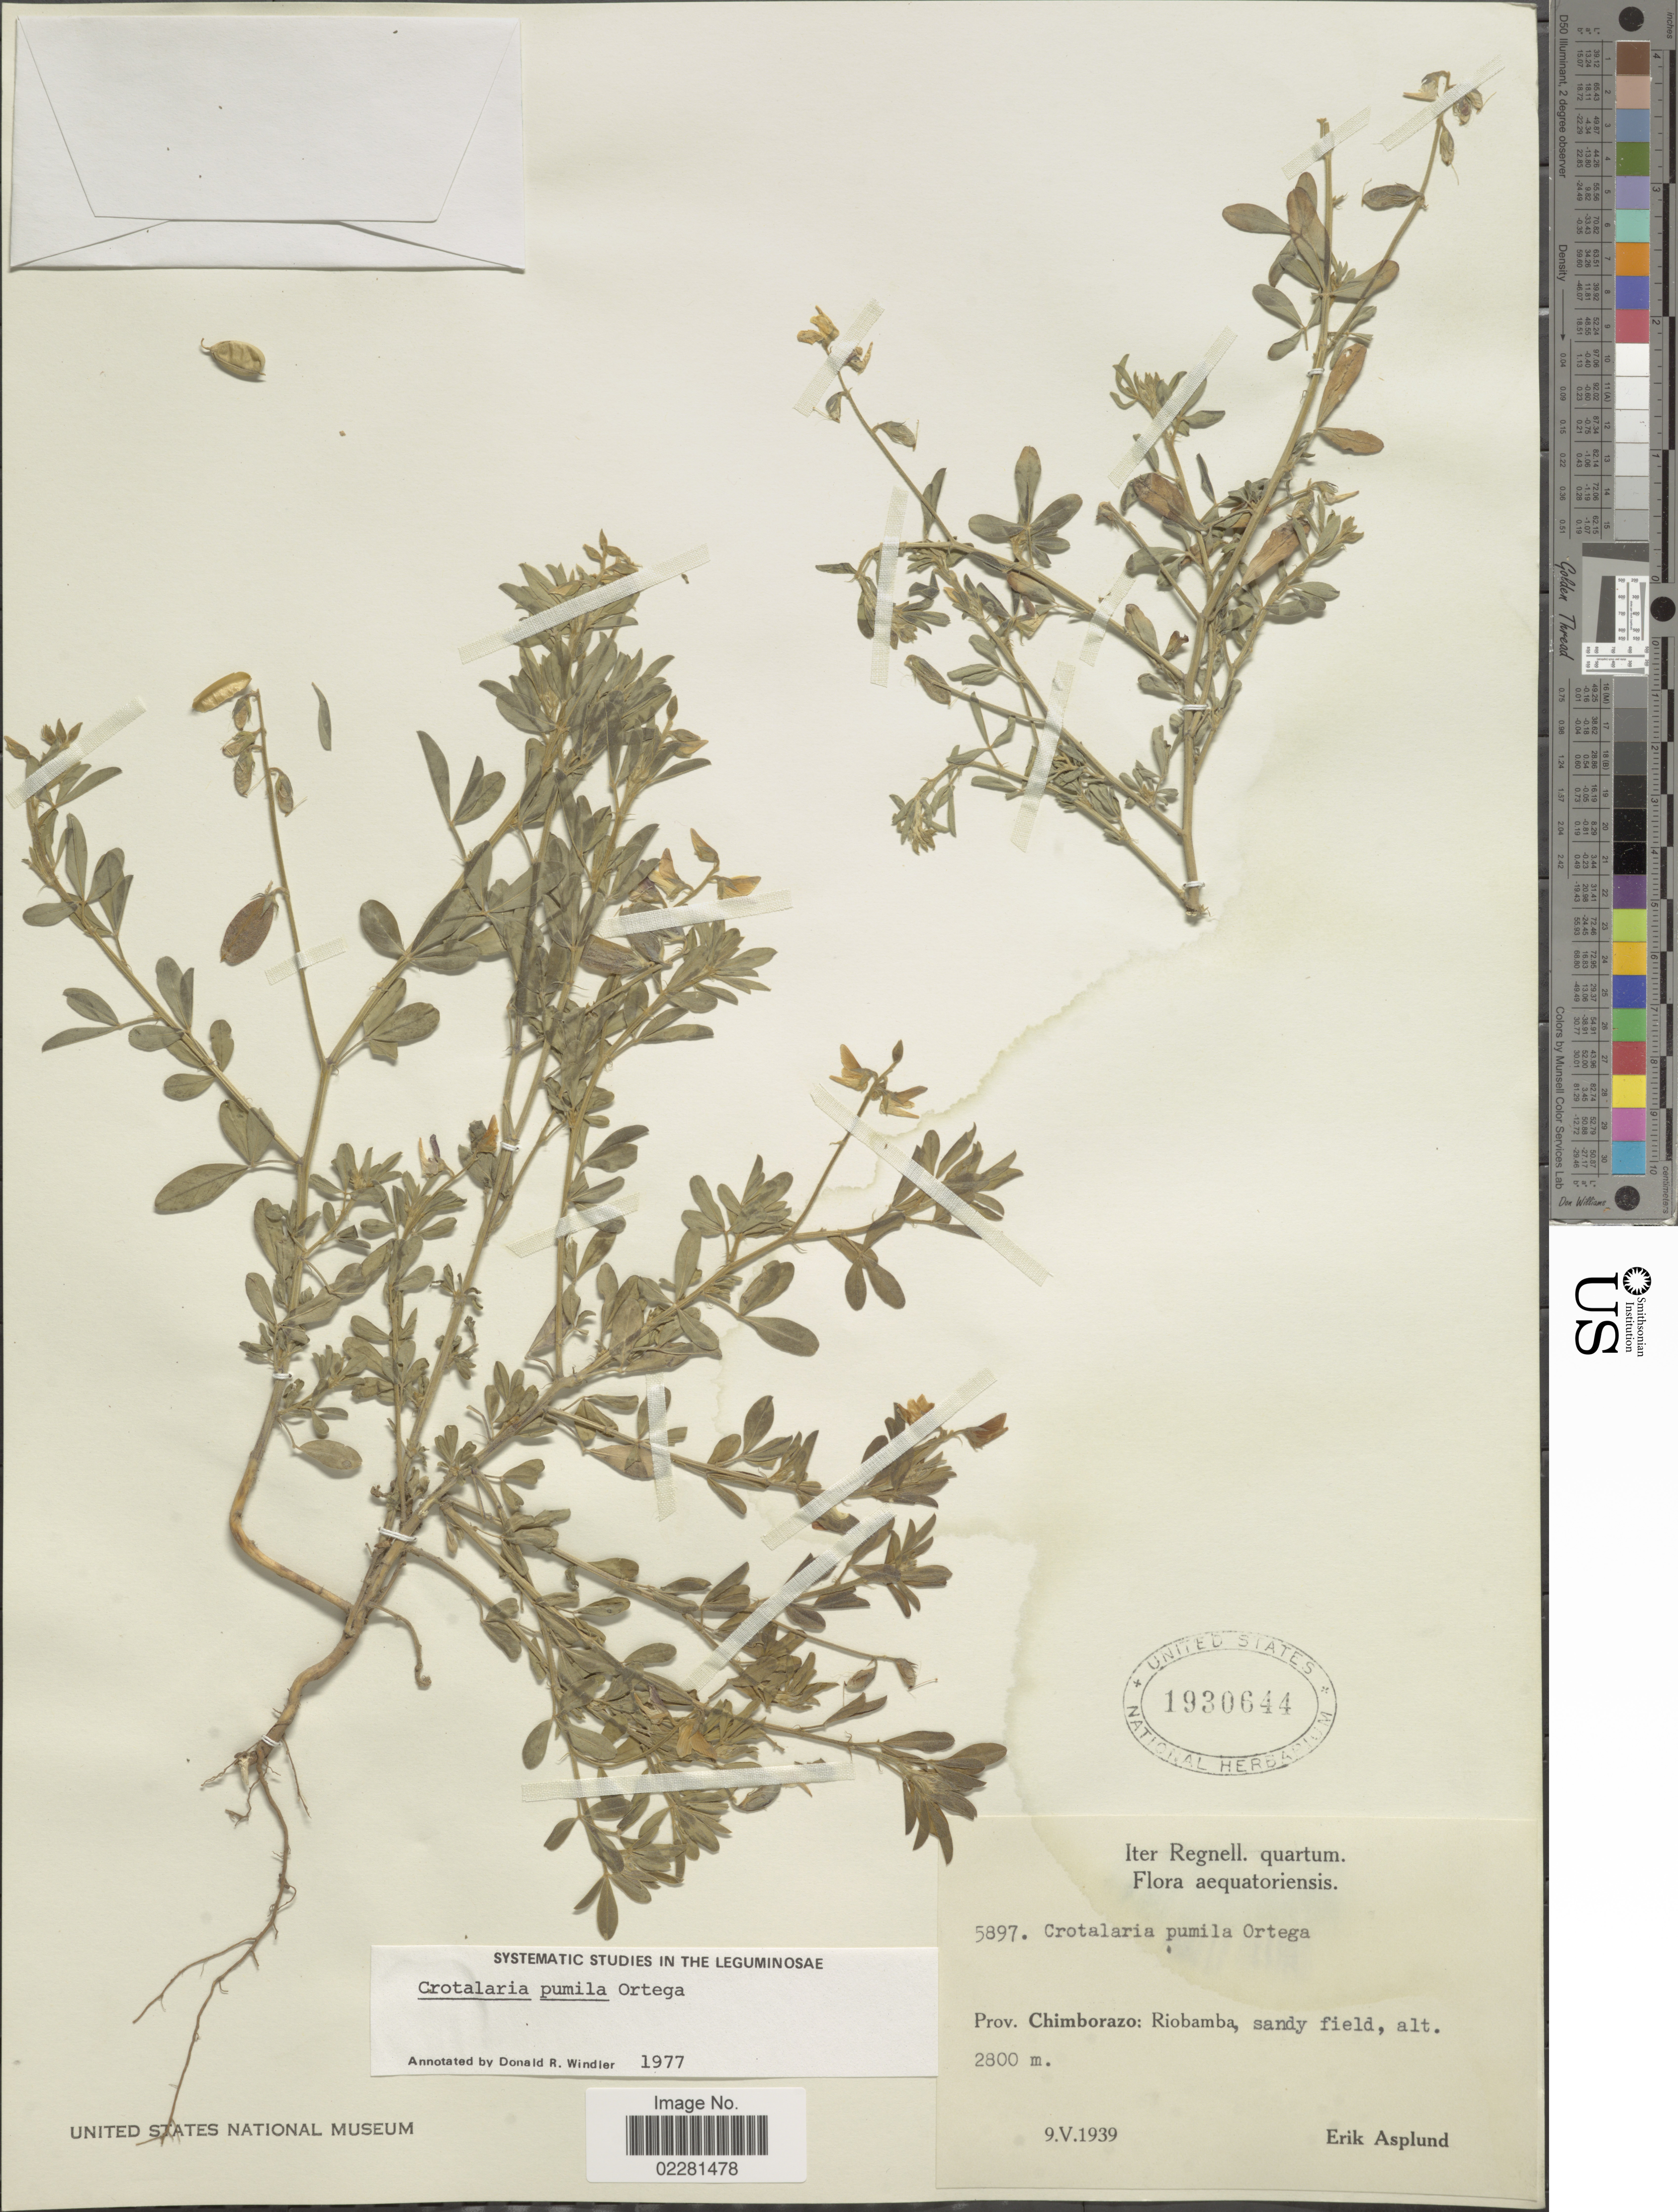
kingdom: Plantae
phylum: Tracheophyta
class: Magnoliopsida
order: Fabales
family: Fabaceae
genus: Crotalaria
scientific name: Crotalaria pumila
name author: Ortega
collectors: E. Asplund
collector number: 5897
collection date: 1939-05-09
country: Ecuador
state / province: Chimborazo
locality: Riobamba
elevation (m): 2800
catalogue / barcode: US 1930644